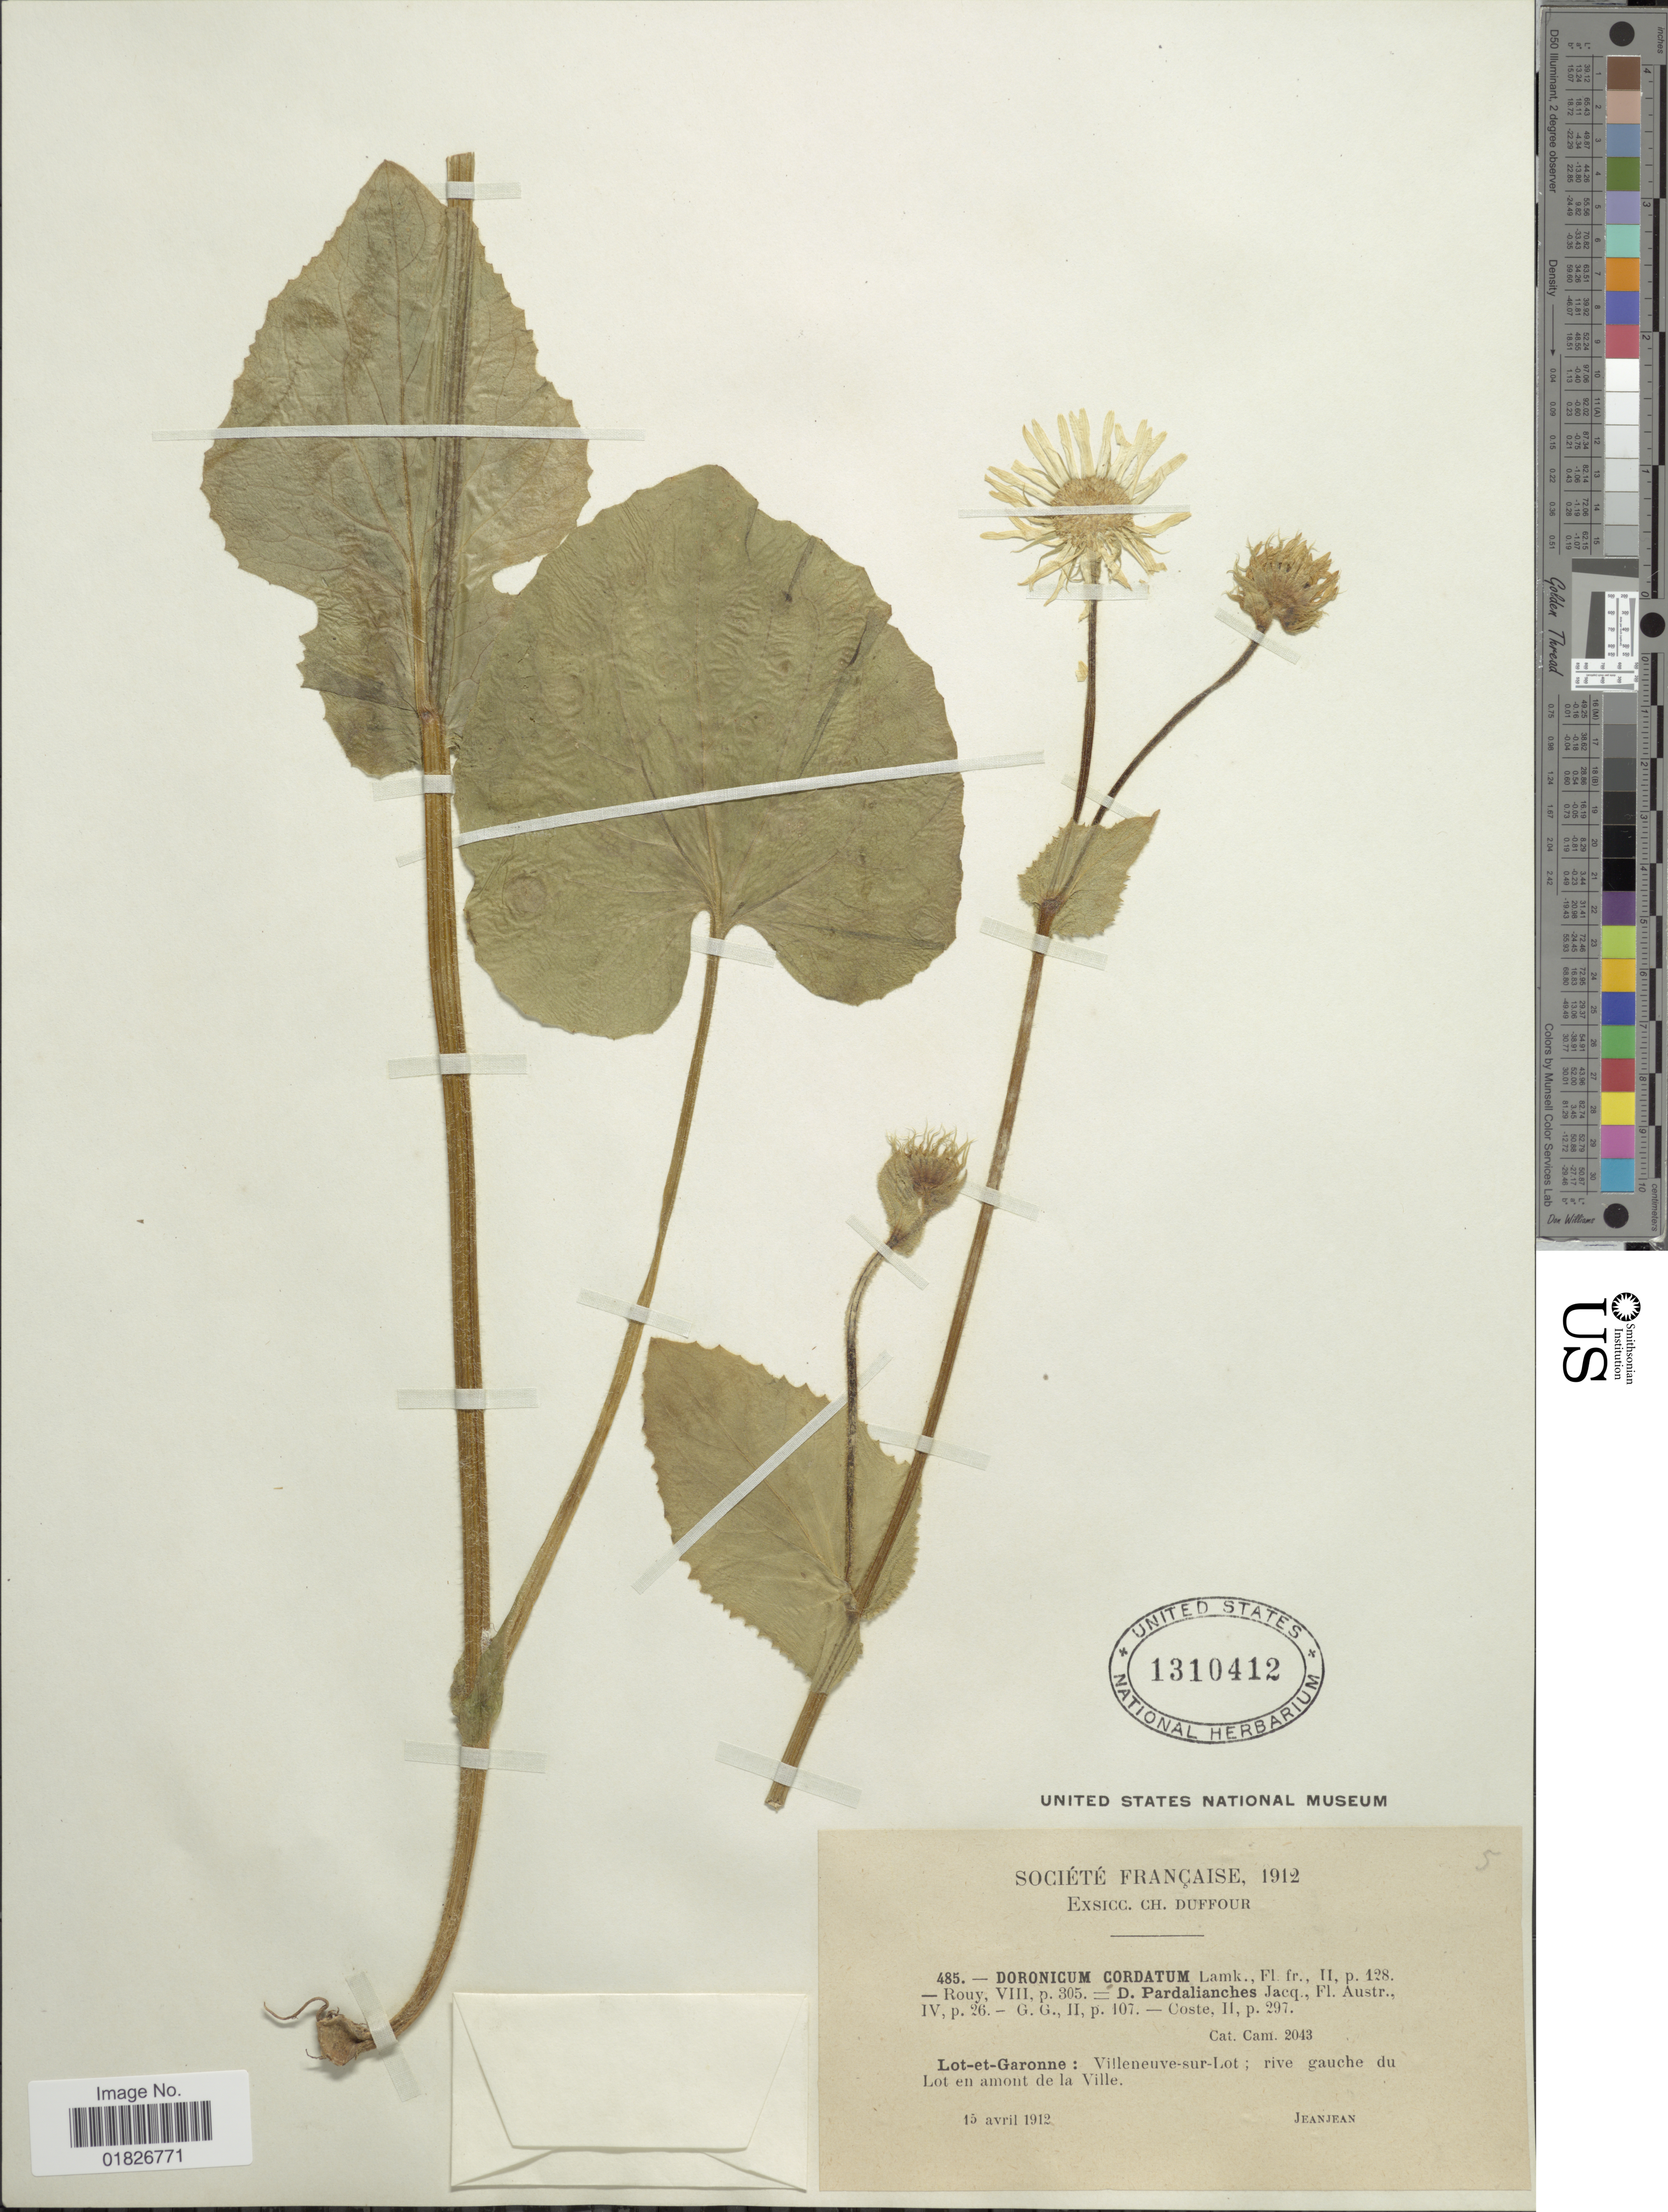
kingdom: Plantae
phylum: Tracheophyta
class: Magnoliopsida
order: Asterales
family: Asteraceae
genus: Doronicum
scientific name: Doronicum pardalianches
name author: L.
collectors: A. Jeanjean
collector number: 485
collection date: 1912-04-15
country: France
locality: Lot-et-Garonne, Villeneuve-sur-Lot, rive gauche du Lot en amont de la Ville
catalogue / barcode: US 1310412